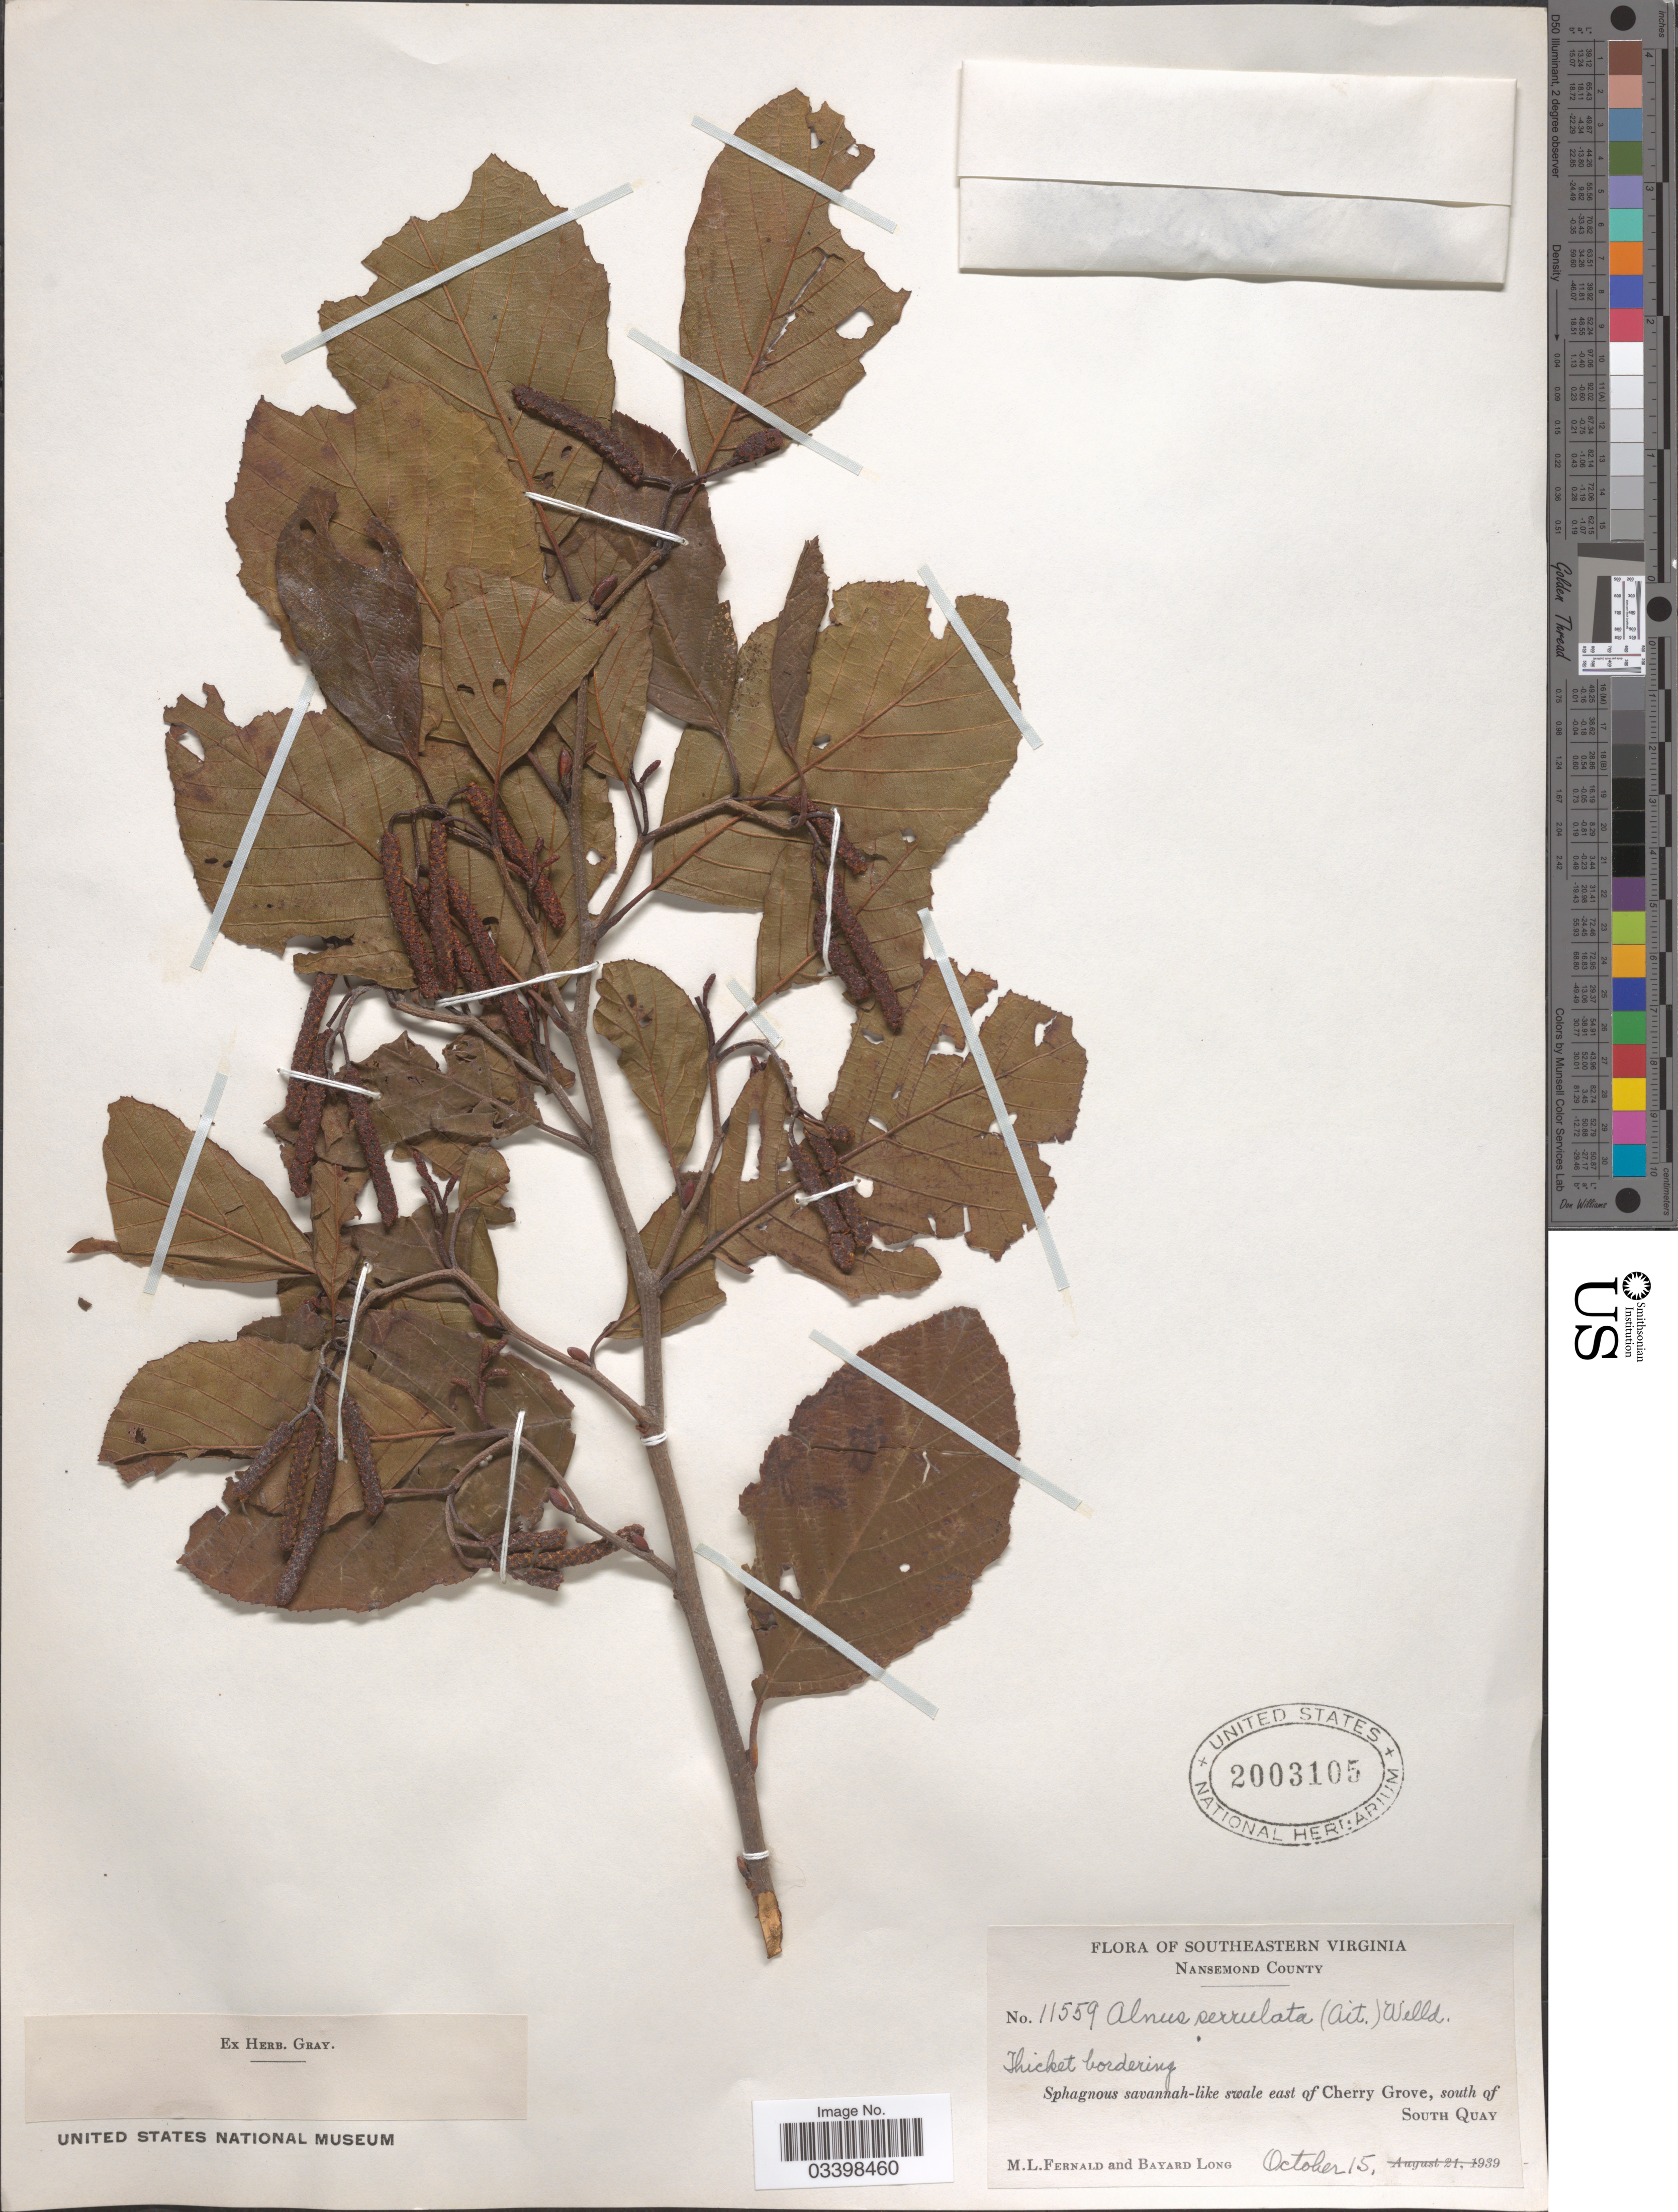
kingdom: Plantae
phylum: Tracheophyta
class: Magnoliopsida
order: Fagales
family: Betulaceae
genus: Alnus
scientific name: Alnus serrulata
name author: (Aiton) Willd.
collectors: M. L. Fernald & B. Long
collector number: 11559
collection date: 1939-10-15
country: United States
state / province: Virginia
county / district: City of Suffolk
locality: Southeastern Virginia. Nansemond County. East of Cherry Grove, south of South Quay.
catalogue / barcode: US 2003105